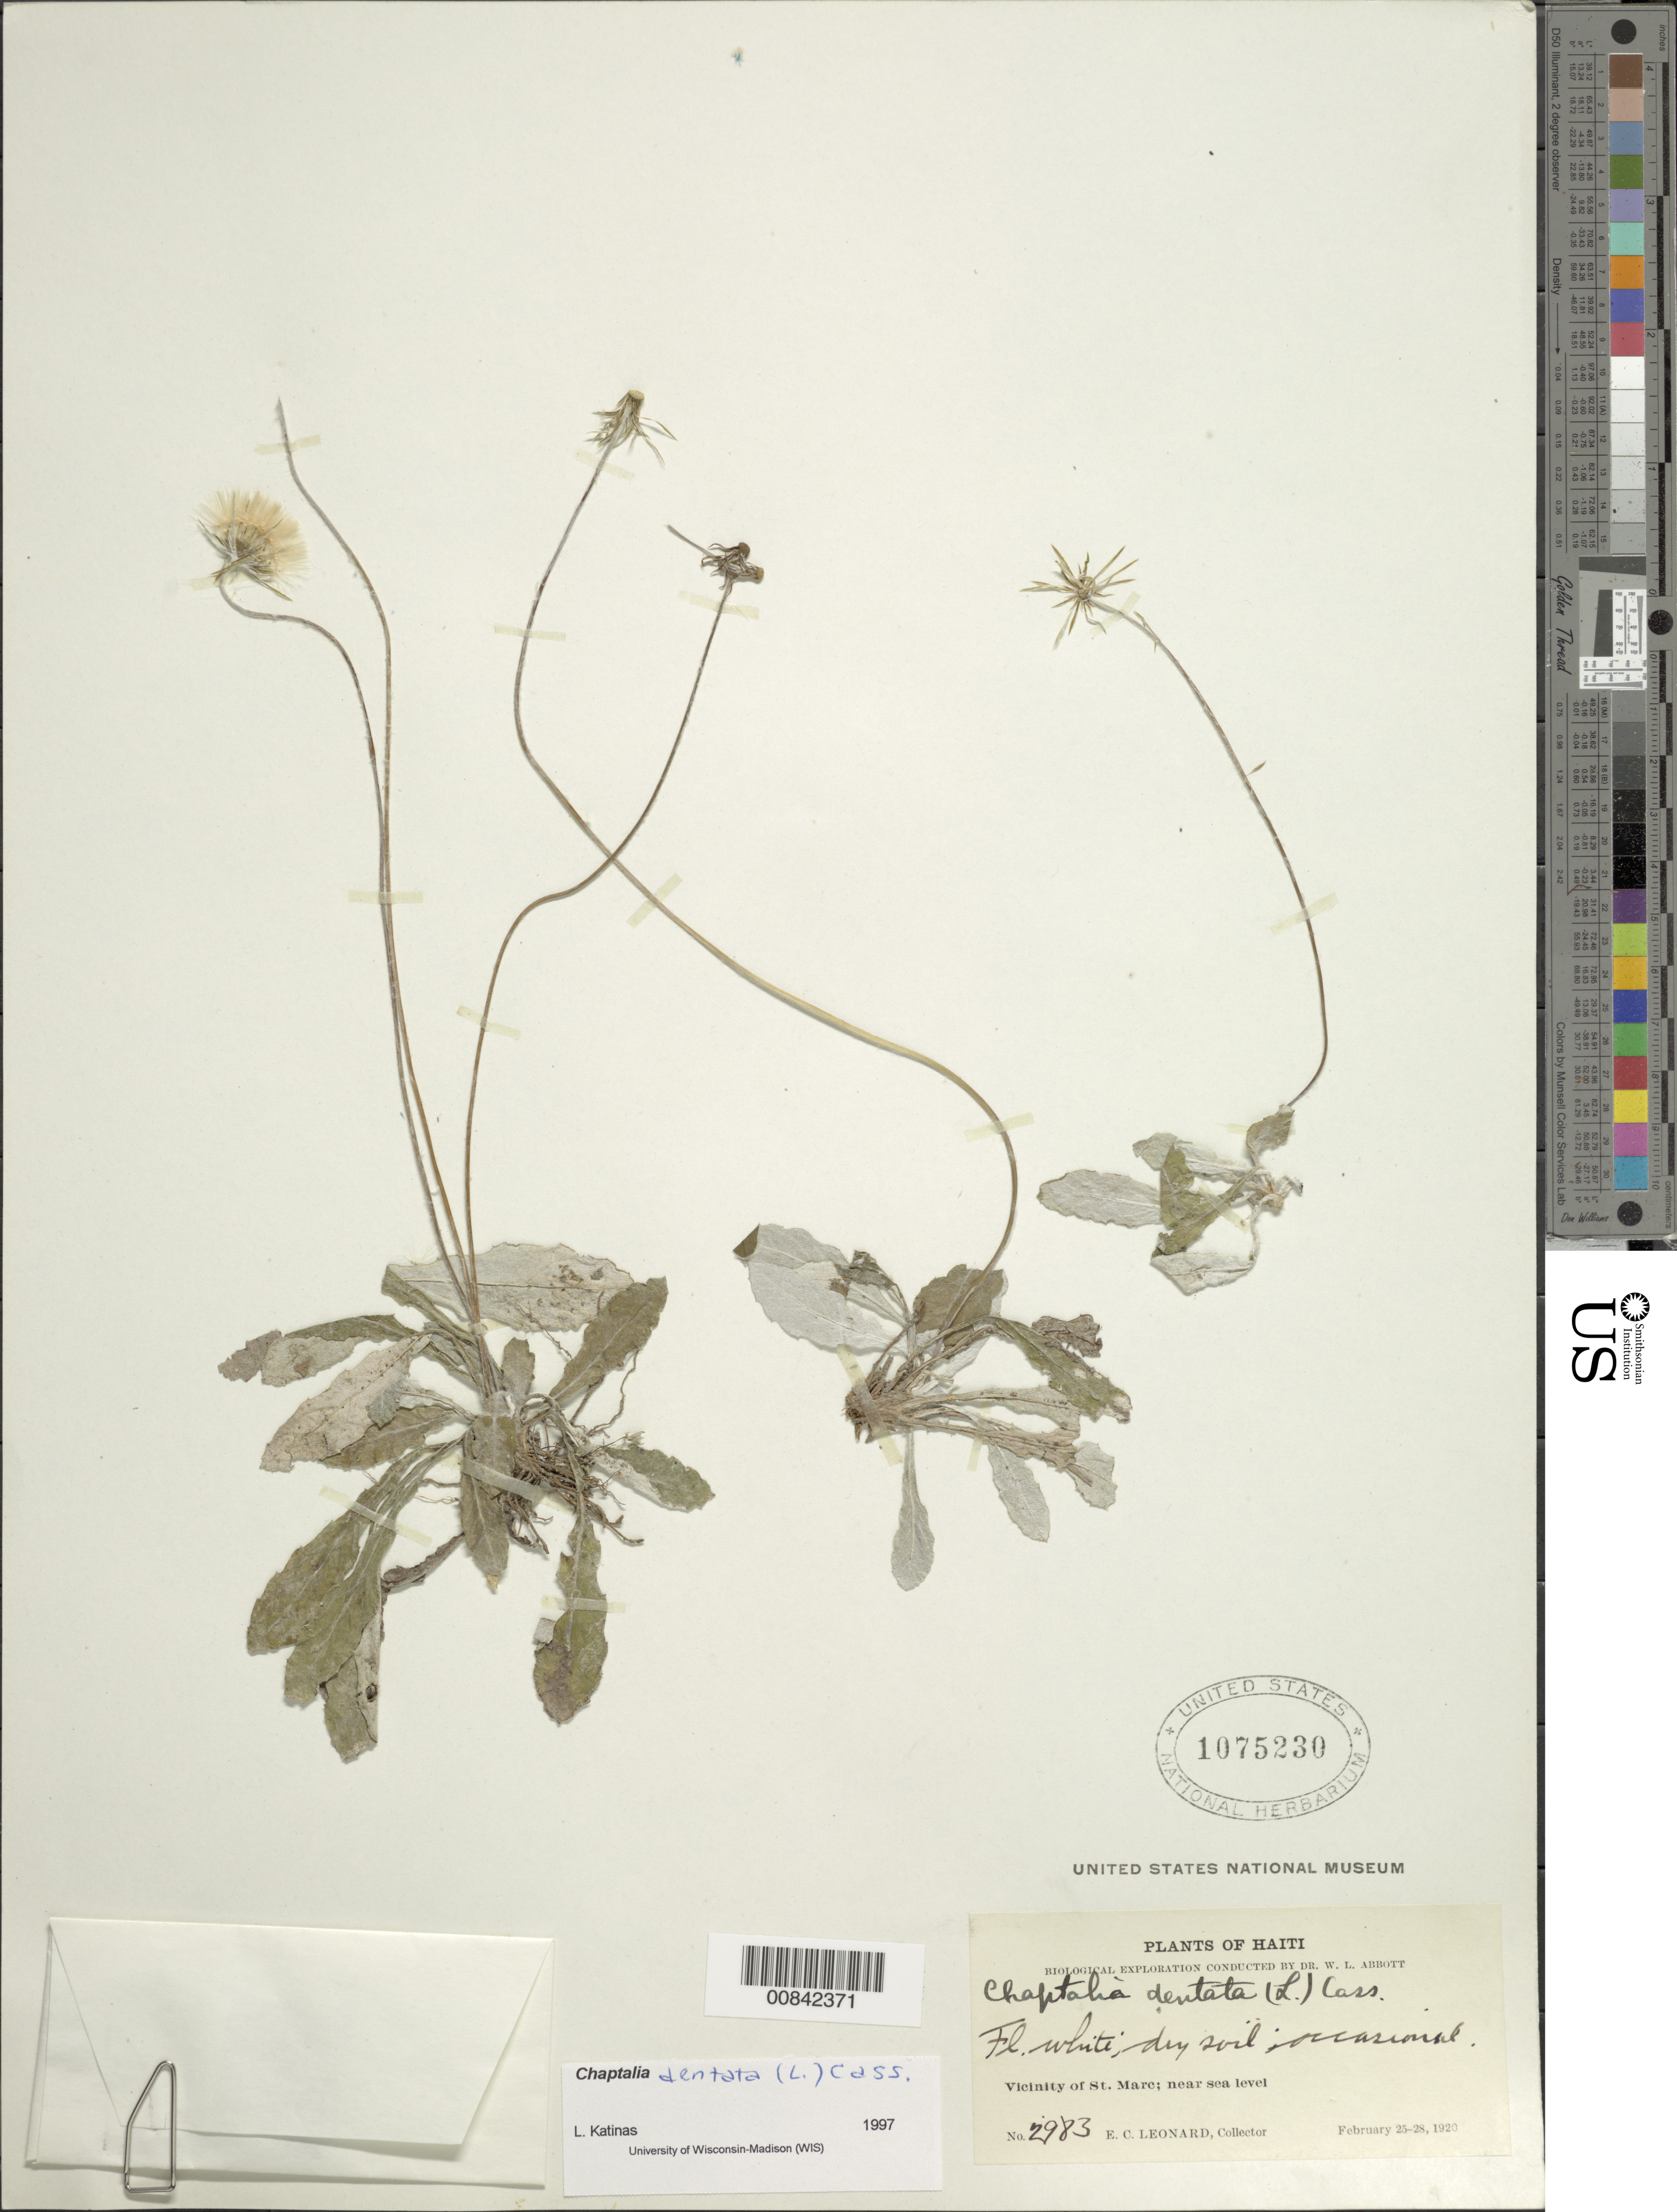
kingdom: Plantae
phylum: Tracheophyta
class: Magnoliopsida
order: Asterales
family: Asteraceae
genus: Chaptalia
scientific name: Chaptalia dentata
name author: (L.) Cass.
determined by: Katinas, L.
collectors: E. C. Leonard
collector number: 2983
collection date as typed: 25 Feb 1920 to 28 Feb 1920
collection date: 1920-02-25/1920-02-28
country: Haiti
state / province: Artibonite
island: Hispaniola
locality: Vicinity of St. Marc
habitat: Dry soil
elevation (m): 0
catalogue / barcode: US 1075230